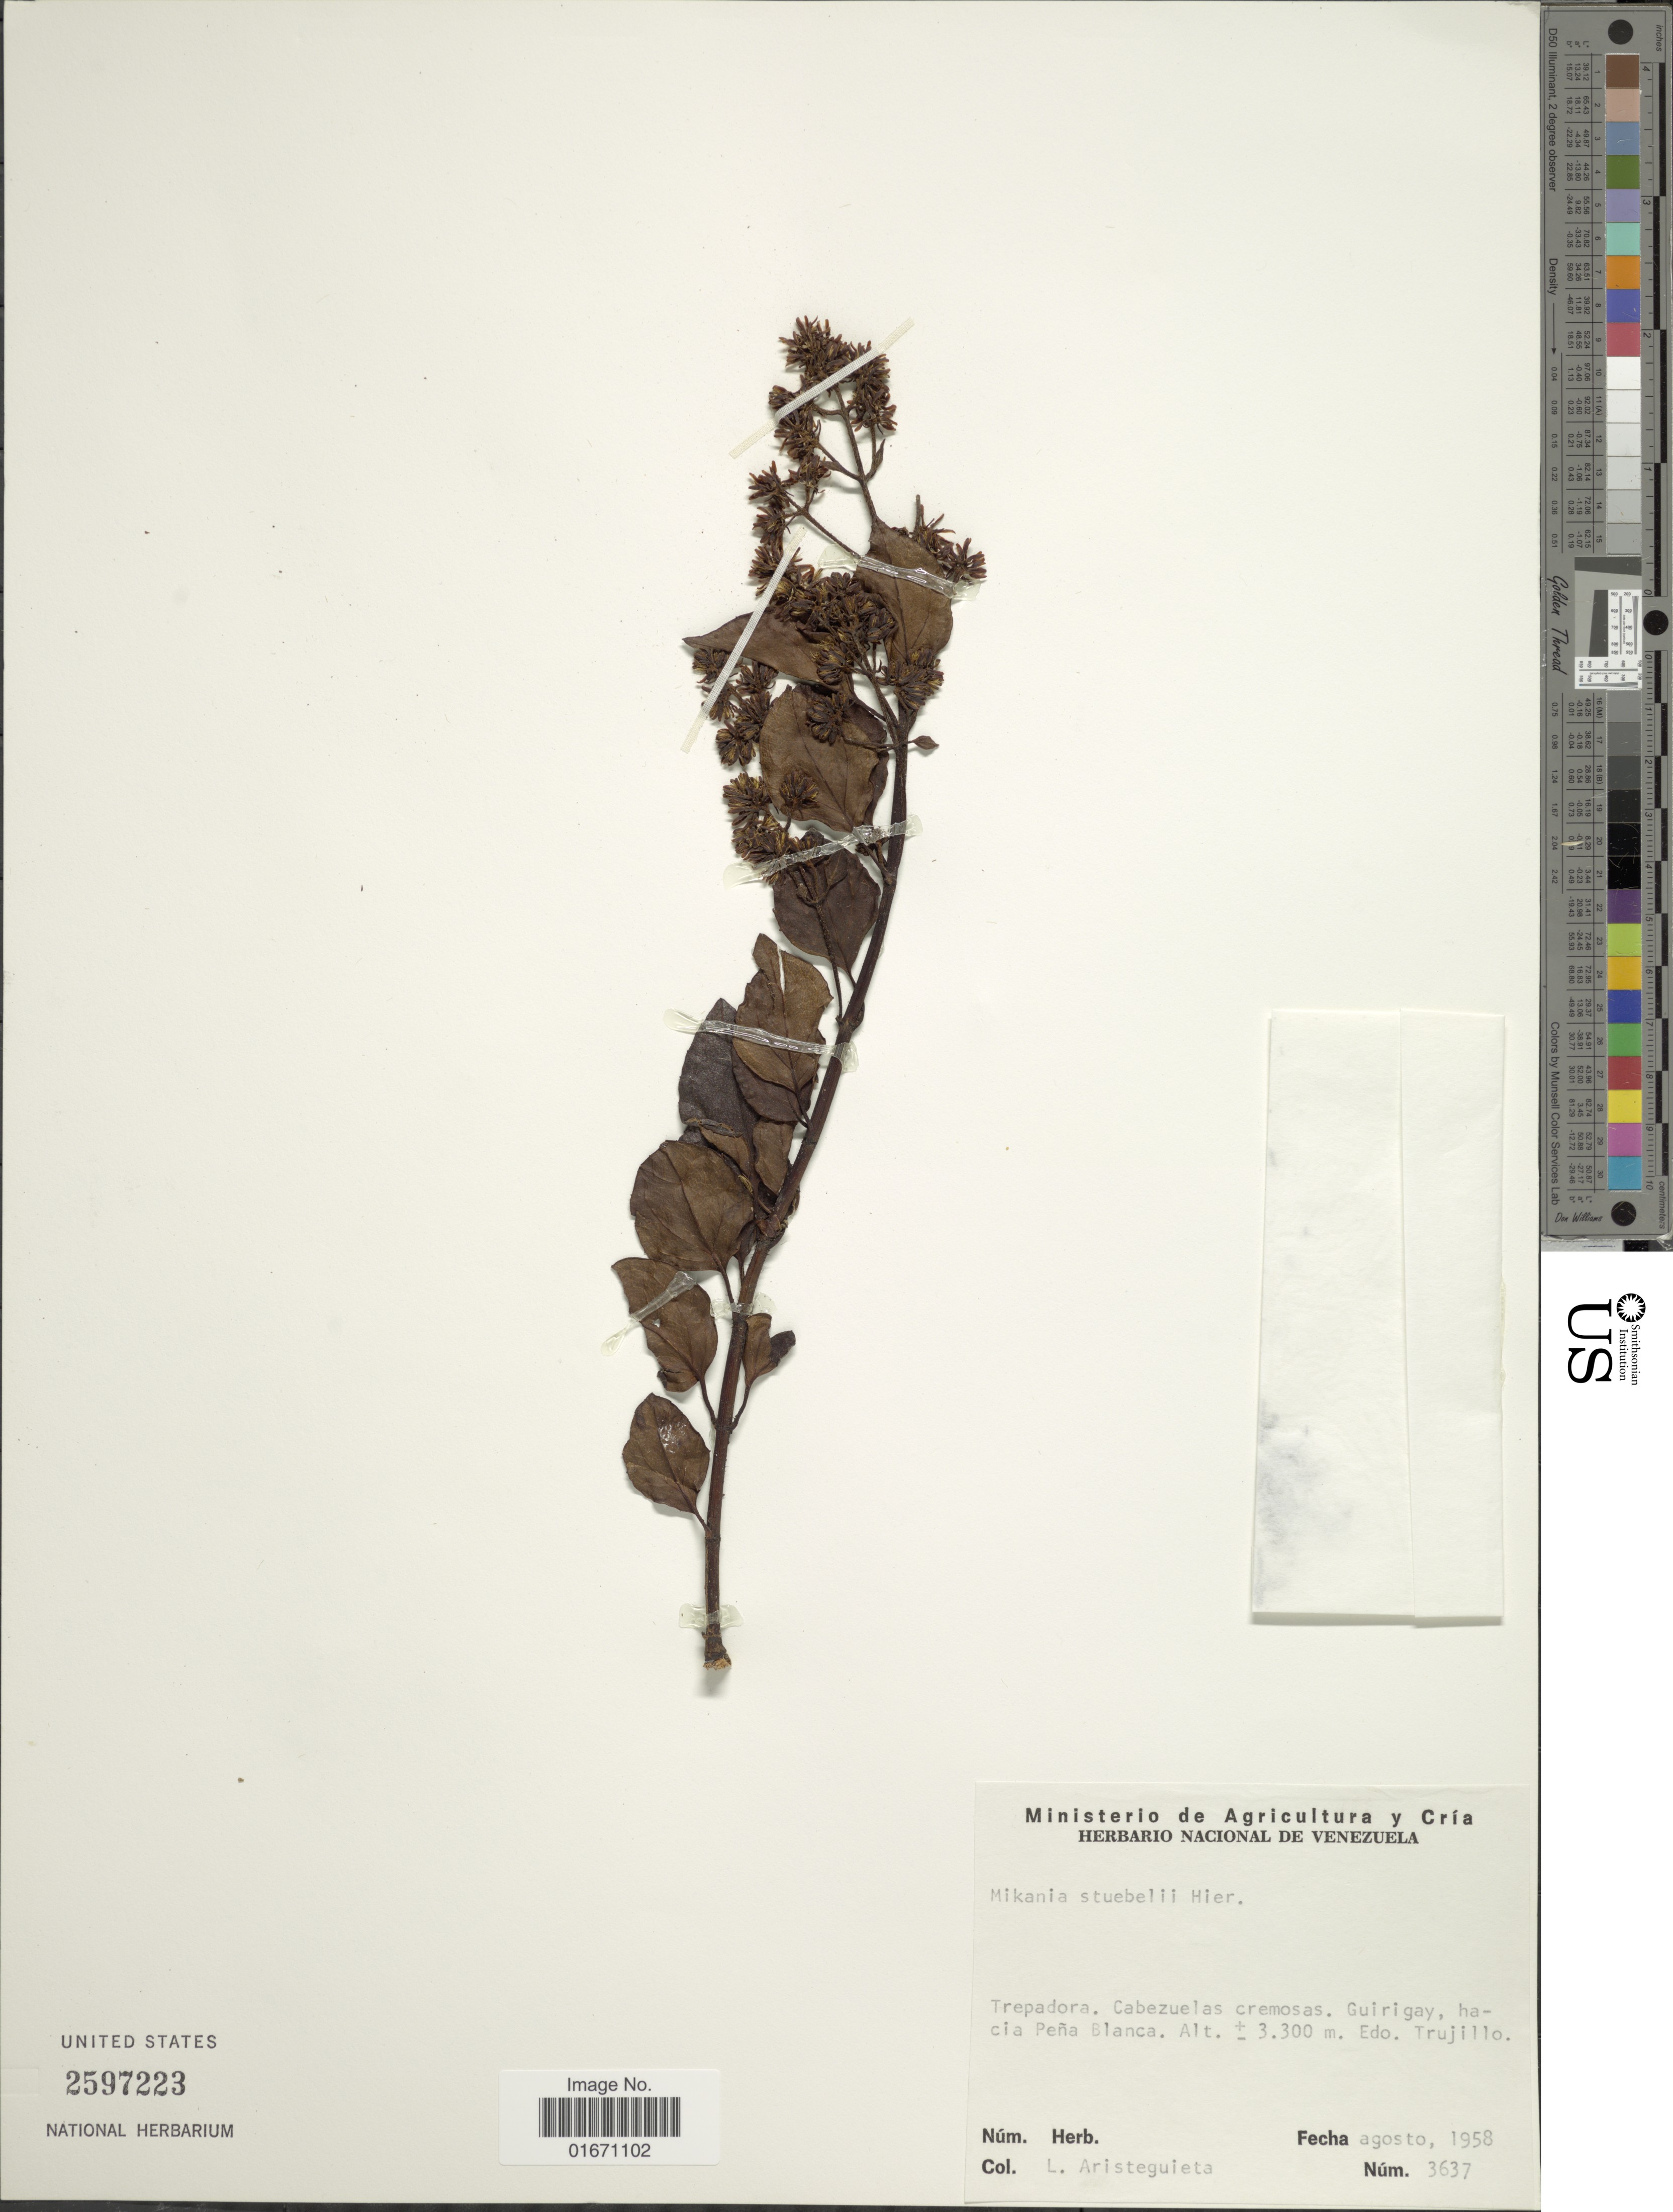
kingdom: Plantae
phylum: Tracheophyta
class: Magnoliopsida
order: Asterales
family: Asteraceae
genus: Mikania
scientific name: Mikania stuebelii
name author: Hieron.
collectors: L. Aristeguieta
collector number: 3637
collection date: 1958-08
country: Venezuela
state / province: Trujillo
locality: Guirigay, hacia Pena Blanca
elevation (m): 3300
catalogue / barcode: US 2597223